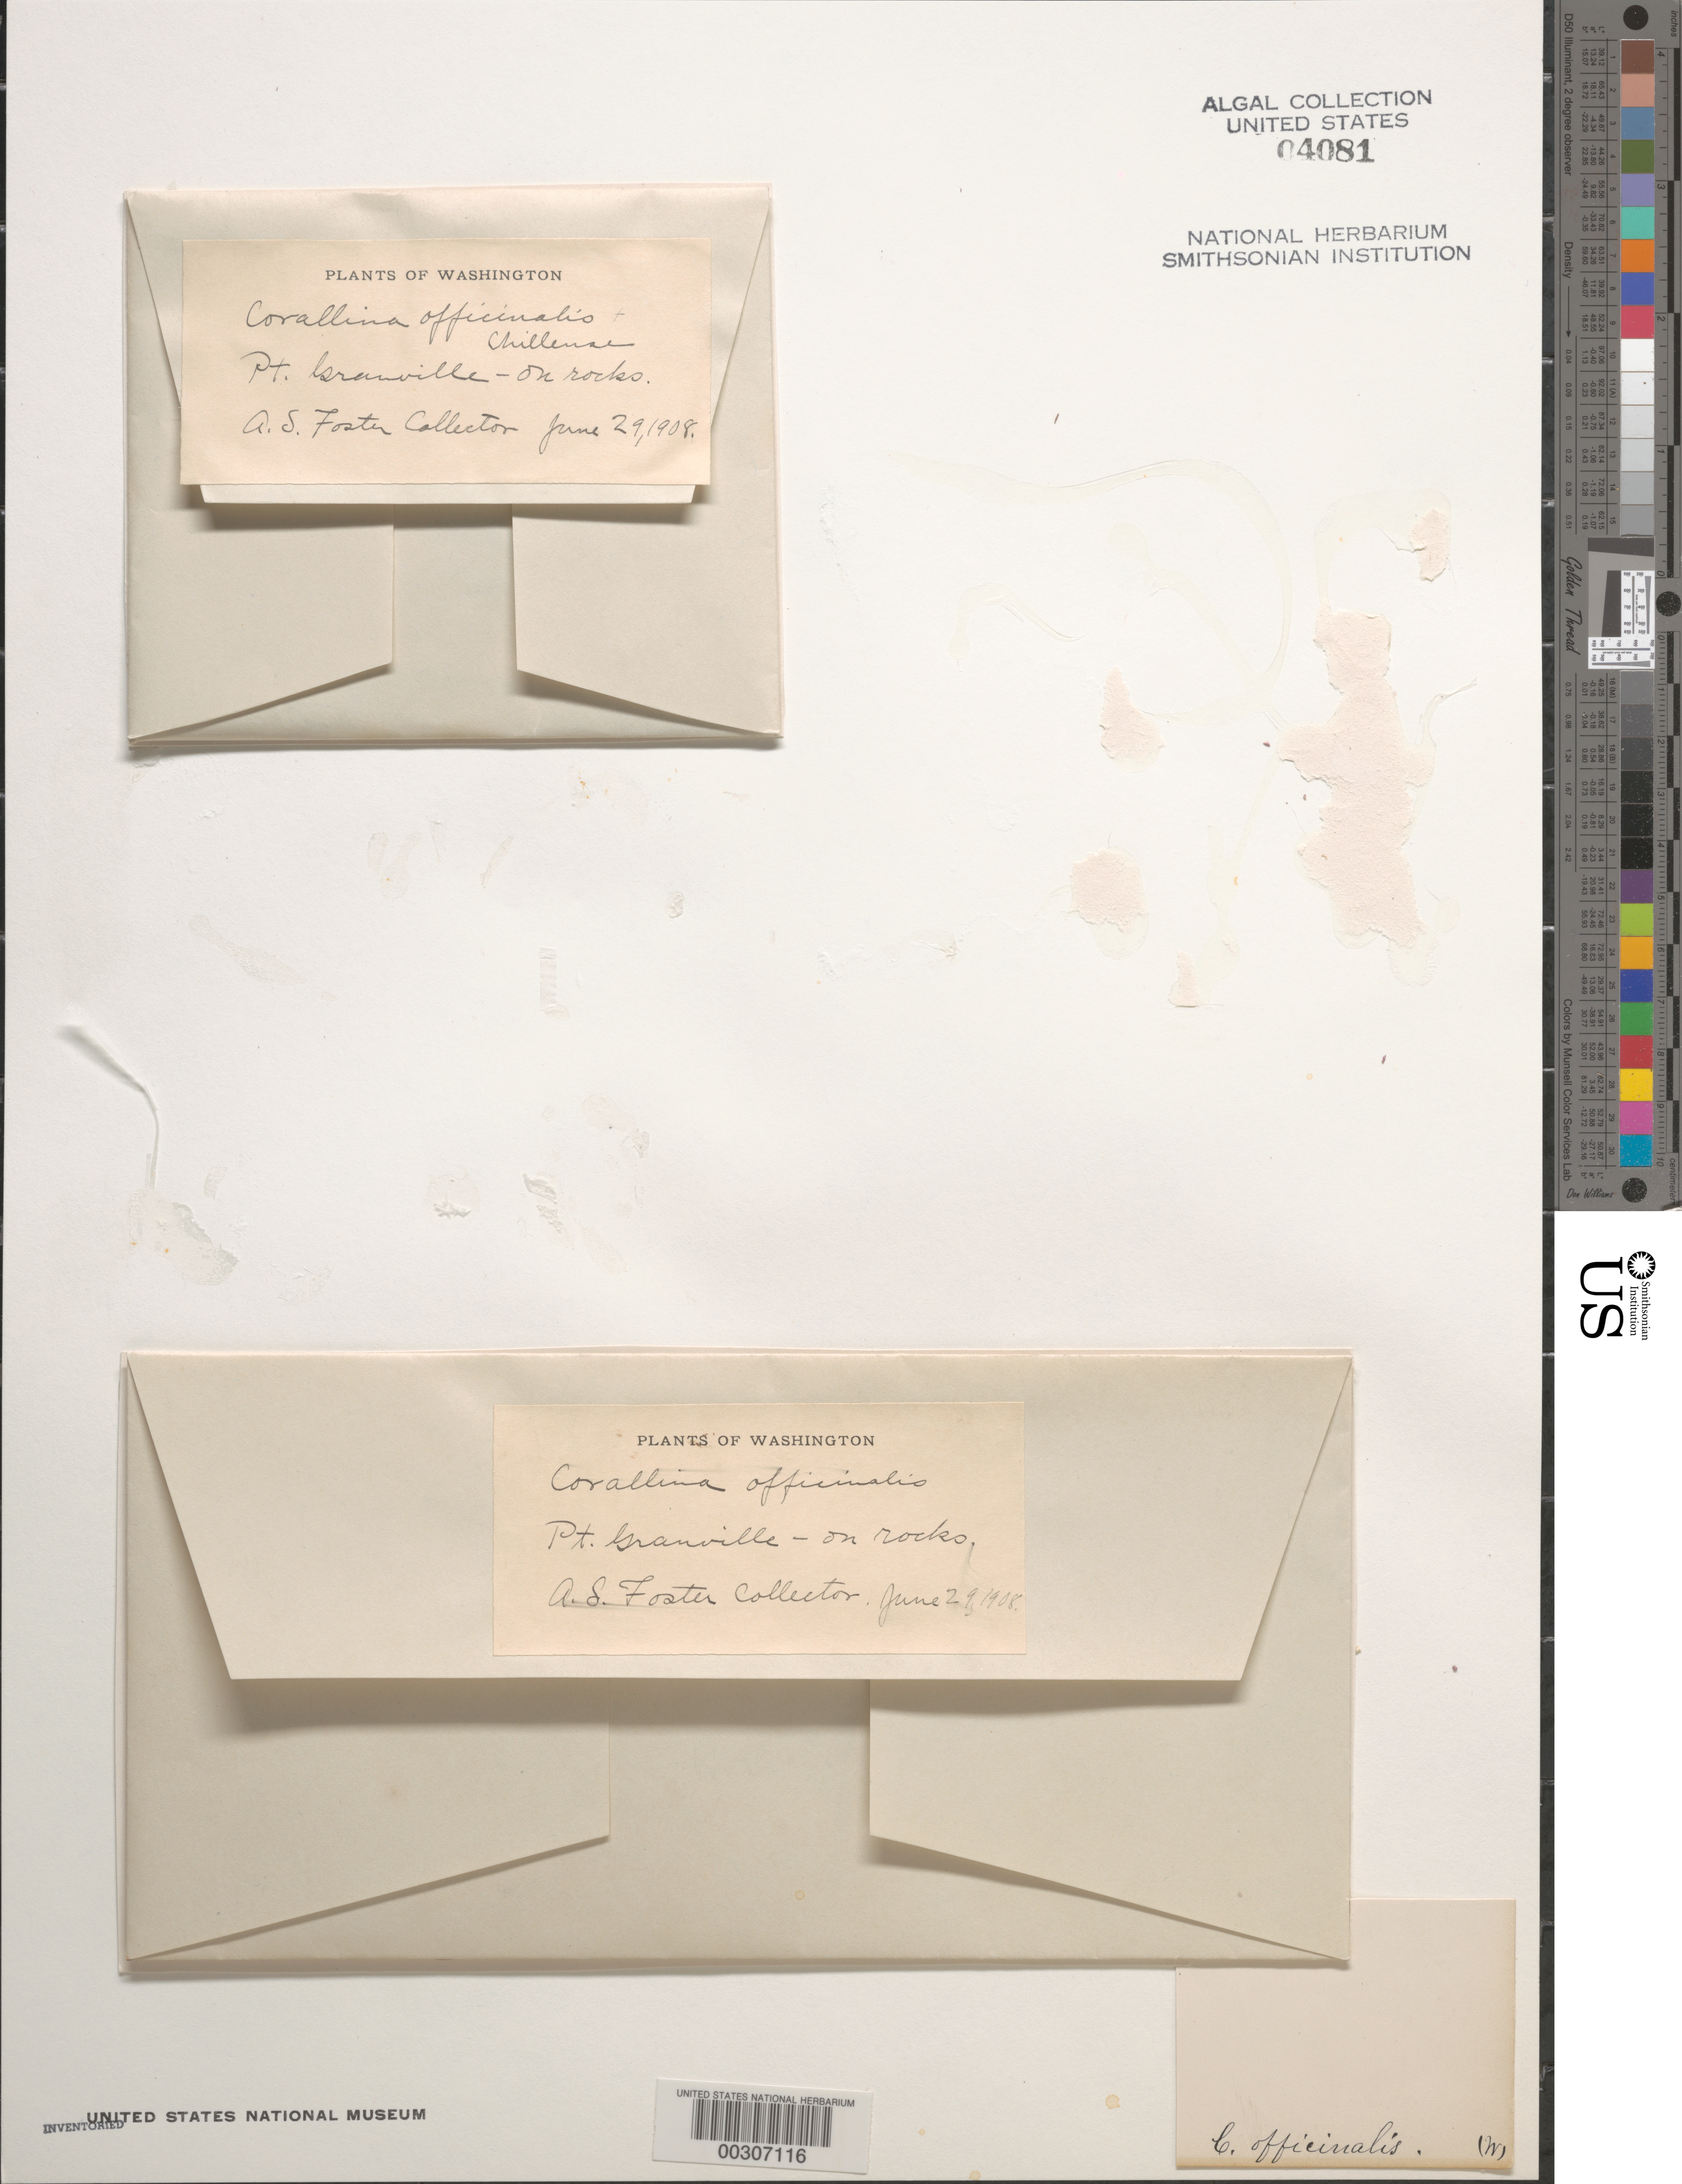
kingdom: Plantae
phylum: Rhodophyta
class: Florideophyceae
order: Corallinales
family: Corallinaceae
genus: Corallina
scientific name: Corallina officinalis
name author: L.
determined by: Foster, A. S.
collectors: A. S. Foster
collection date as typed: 29 Jun 1908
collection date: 1908-06-29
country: United States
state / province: Washington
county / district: Grays Harbor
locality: Granville (Point Granville)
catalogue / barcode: US 4081